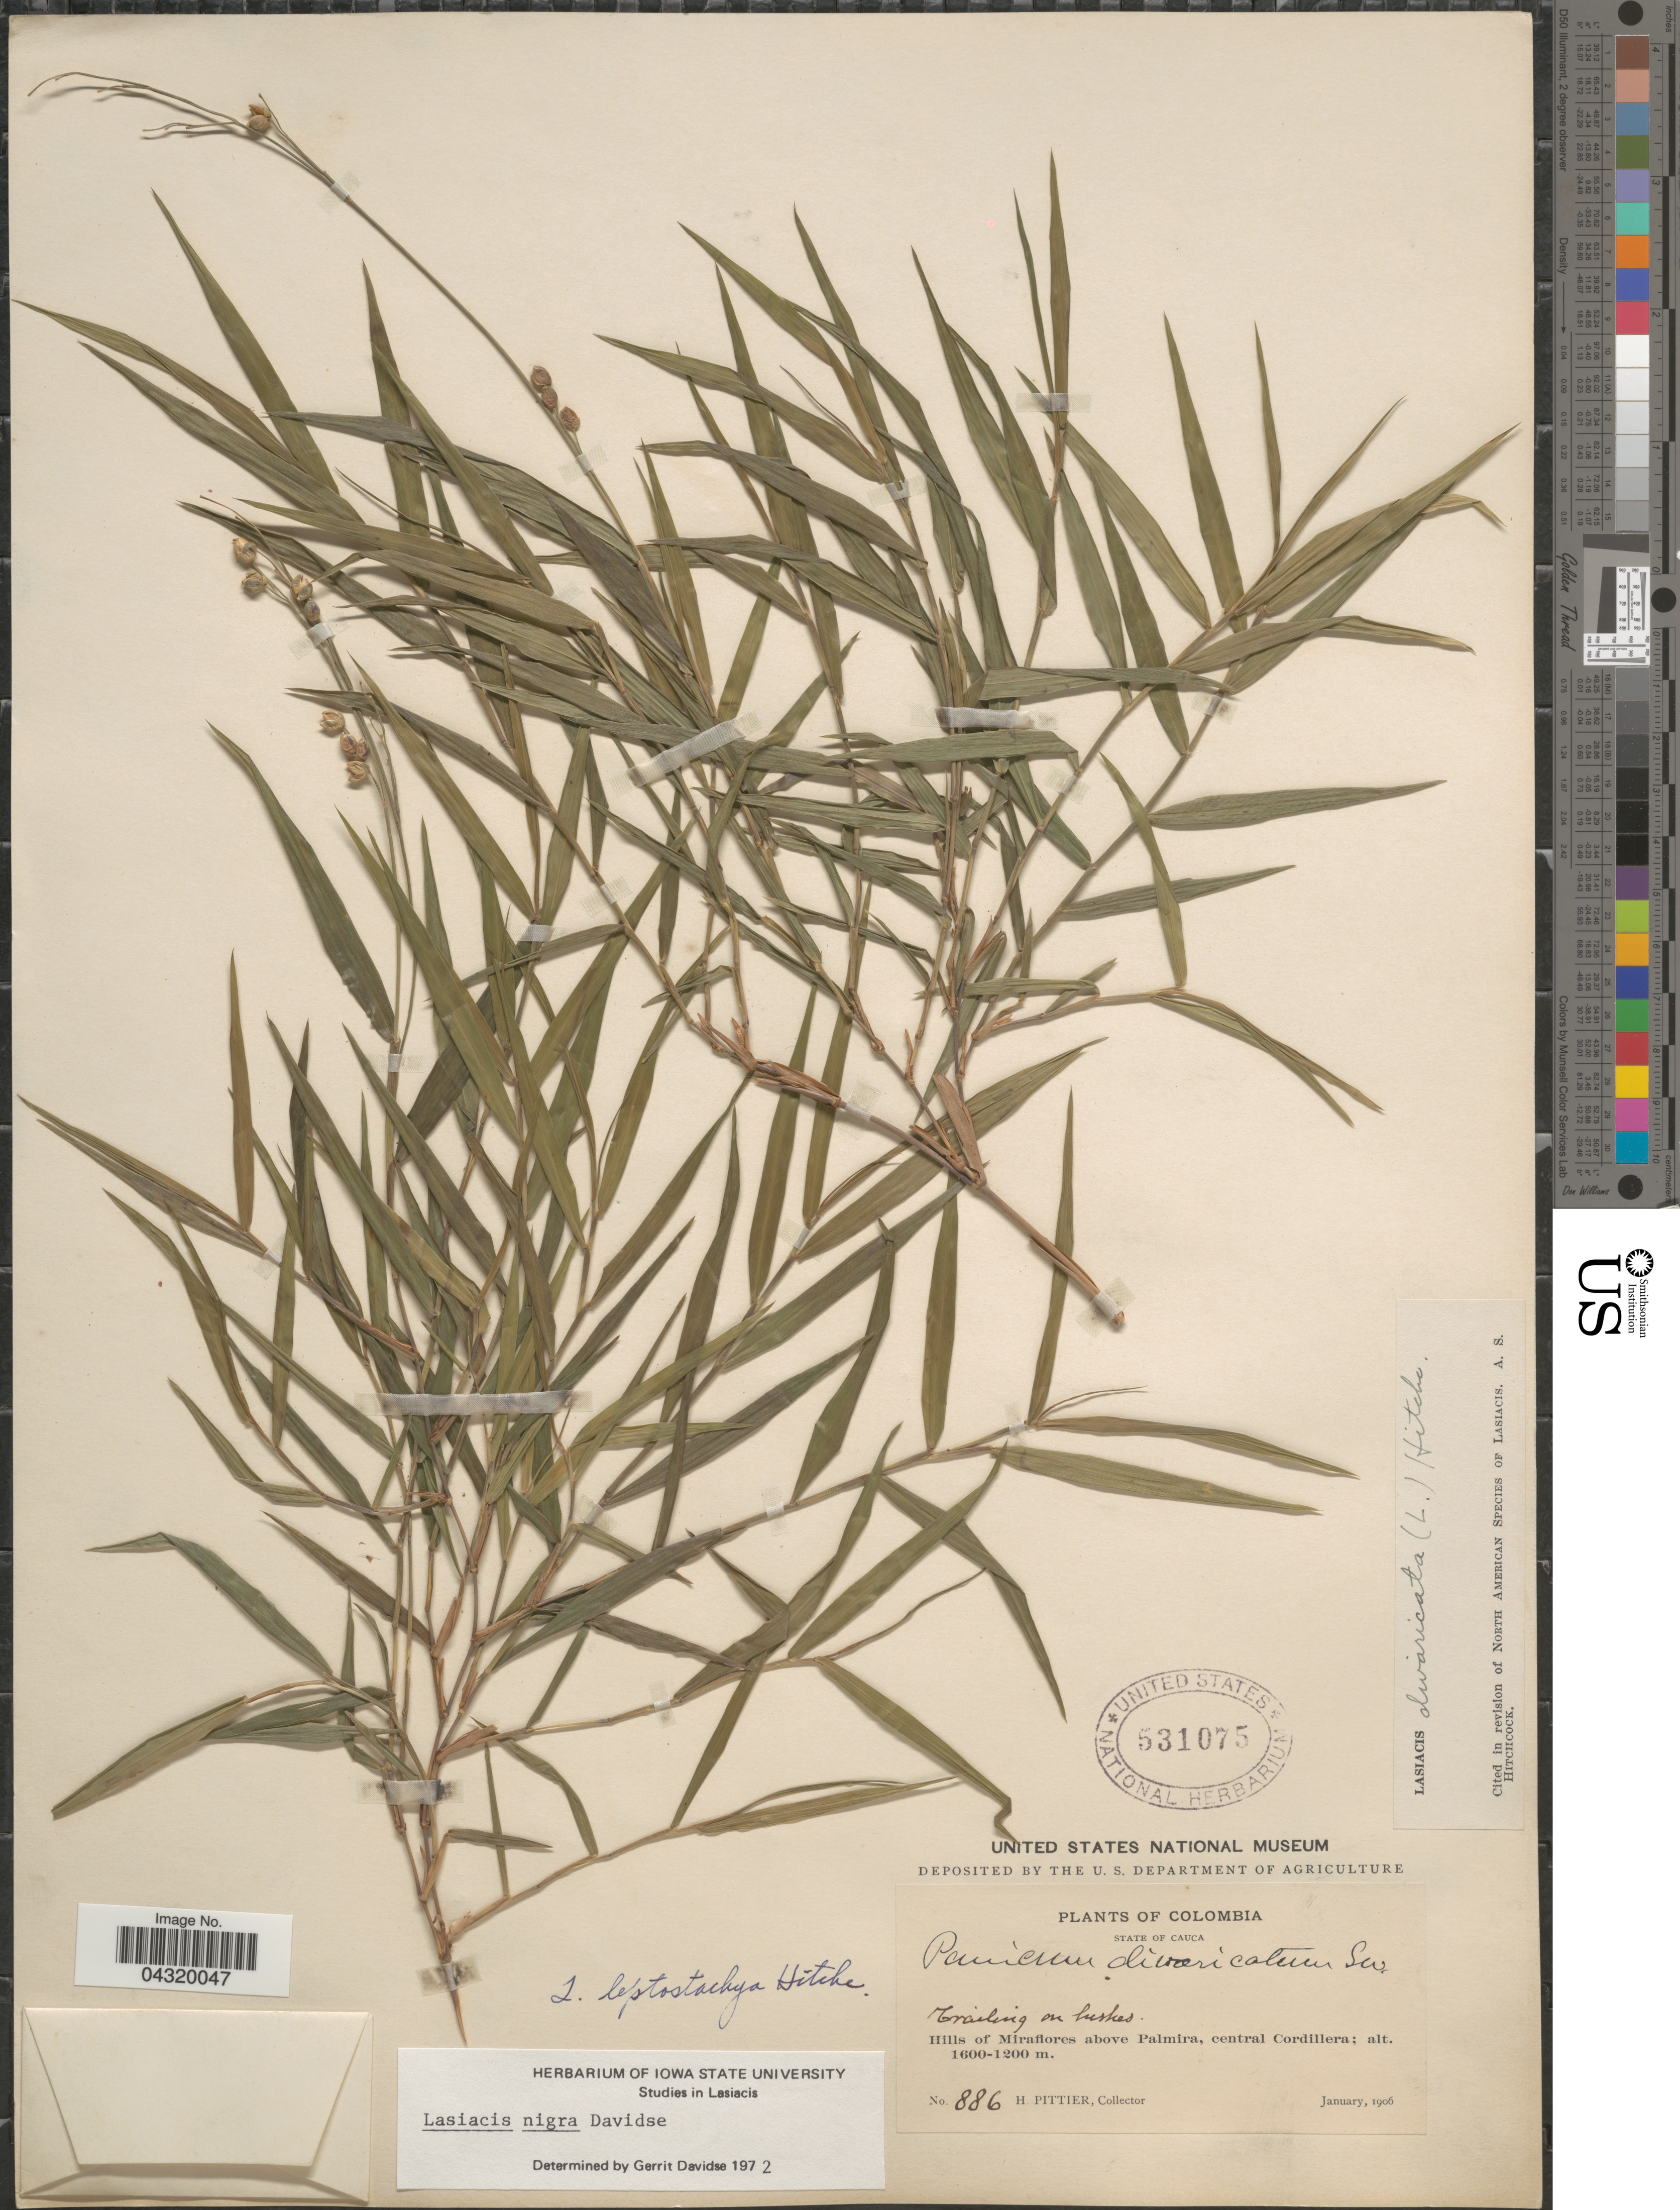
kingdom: Plantae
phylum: Tracheophyta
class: Liliopsida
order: Poales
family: Poaceae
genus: Lasiacis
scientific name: Lasiacis nigra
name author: Davidse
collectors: H. F. Pittier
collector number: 886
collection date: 1906-01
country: Colombia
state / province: Cauca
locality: Hills of Miraflores above Palmira, central Cordillera.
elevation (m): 1200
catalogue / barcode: US 531075